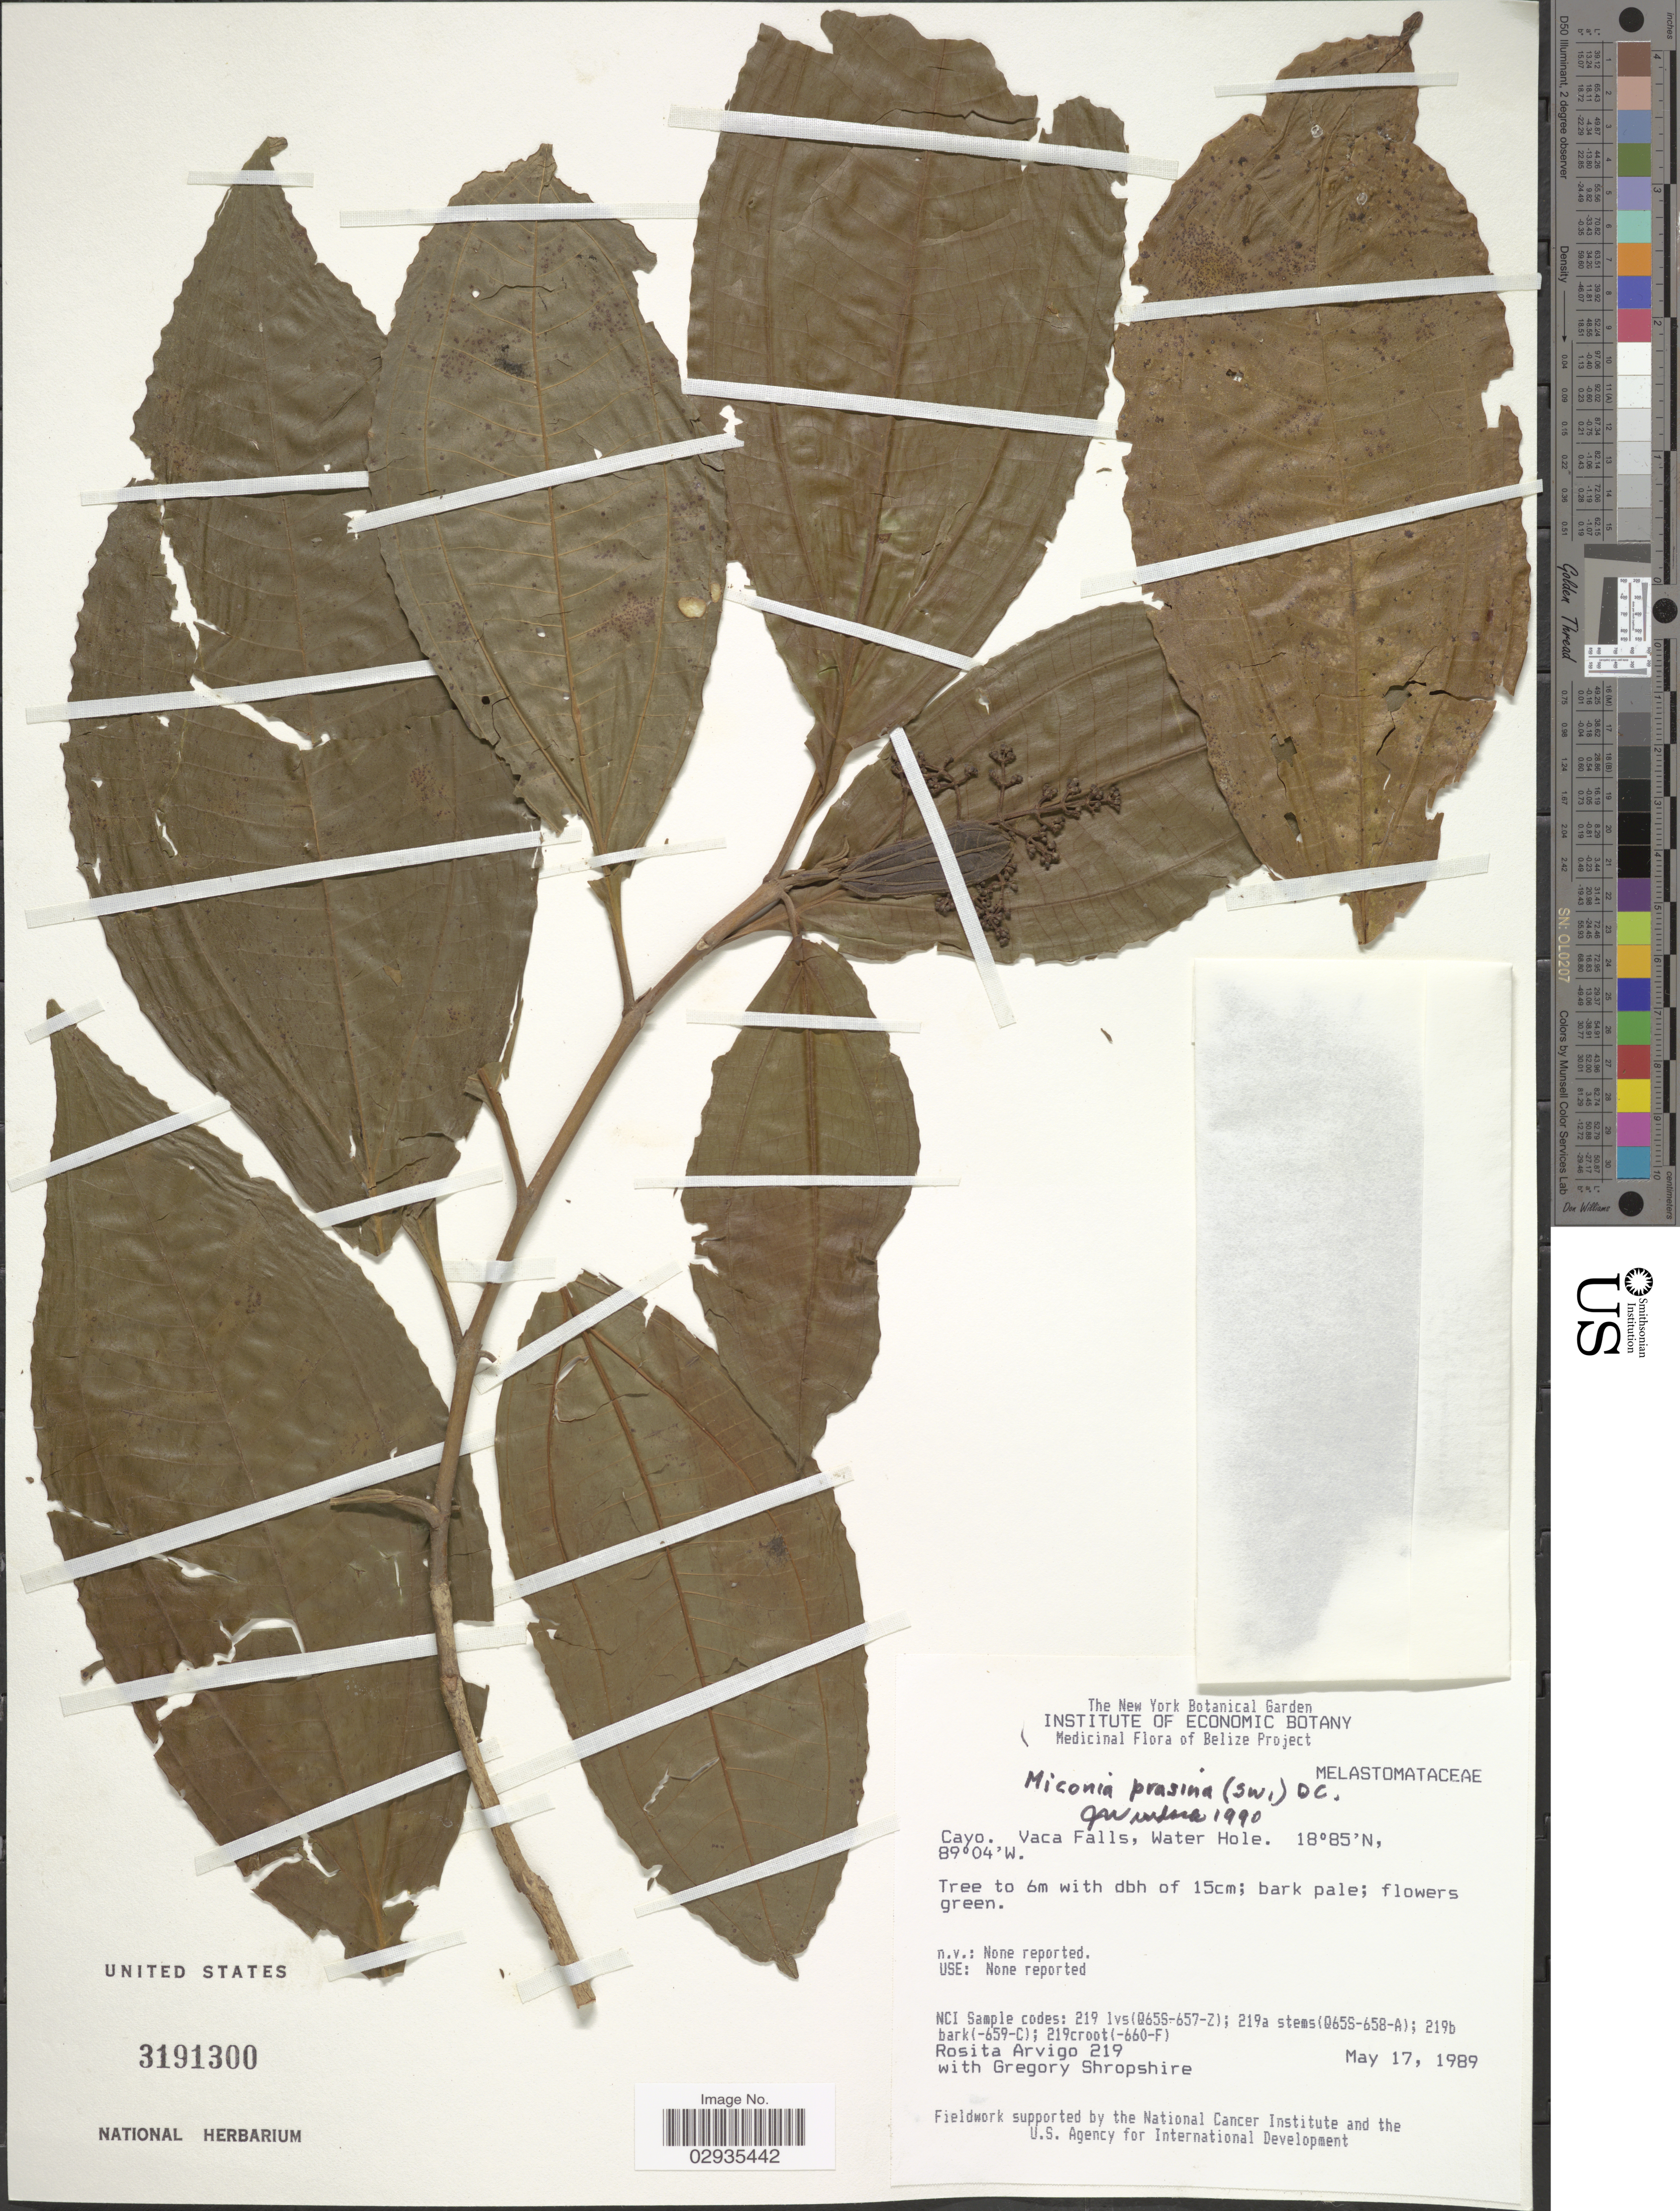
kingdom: Plantae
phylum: Tracheophyta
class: Magnoliopsida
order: Myrtales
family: Melastomataceae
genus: Miconia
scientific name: Miconia prasina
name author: (Sw.) DC.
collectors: R. Arvigo & G. Shropshire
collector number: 219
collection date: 1989-05-17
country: Belize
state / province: Cayo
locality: Vaca Falls, Water Hole.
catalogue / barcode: US 3191300